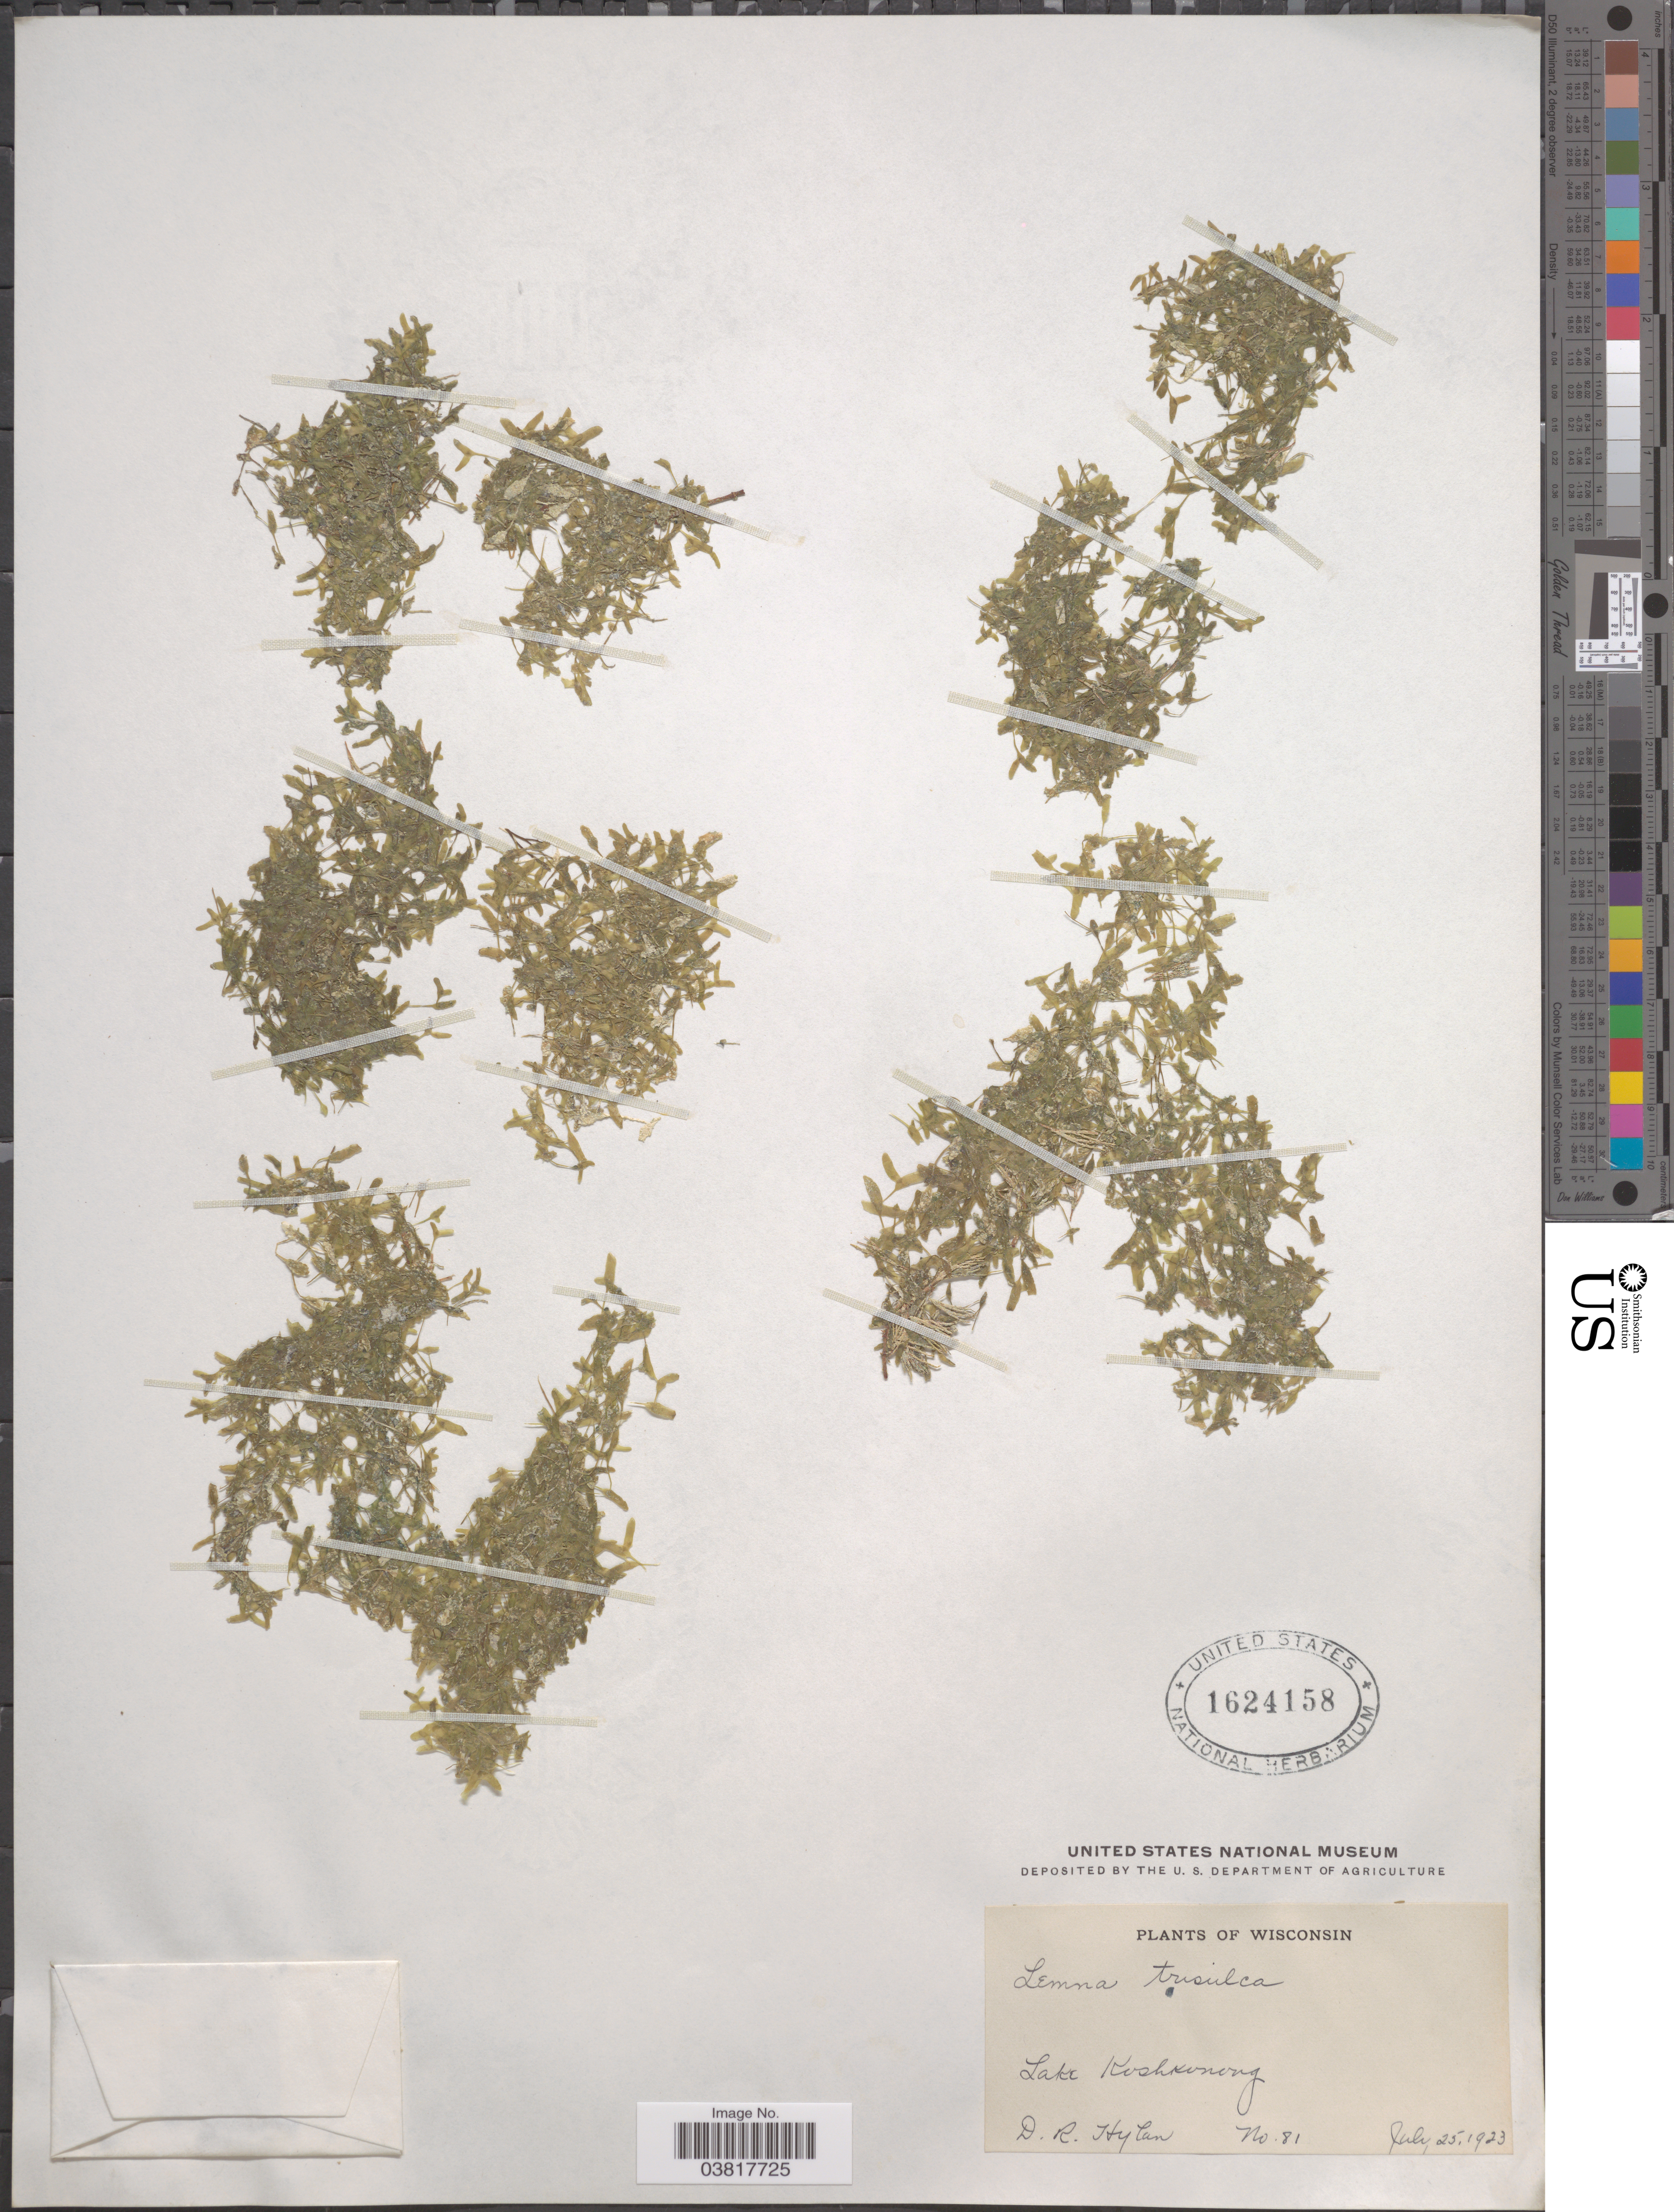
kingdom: Plantae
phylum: Tracheophyta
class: Liliopsida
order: Alismatales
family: Araceae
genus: Lemna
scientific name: Lemna trisulca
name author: L.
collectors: D. Hylan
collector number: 81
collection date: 1923-07-25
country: United States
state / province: Wisconsin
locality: Lake Koshkonong.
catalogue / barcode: US 1624158